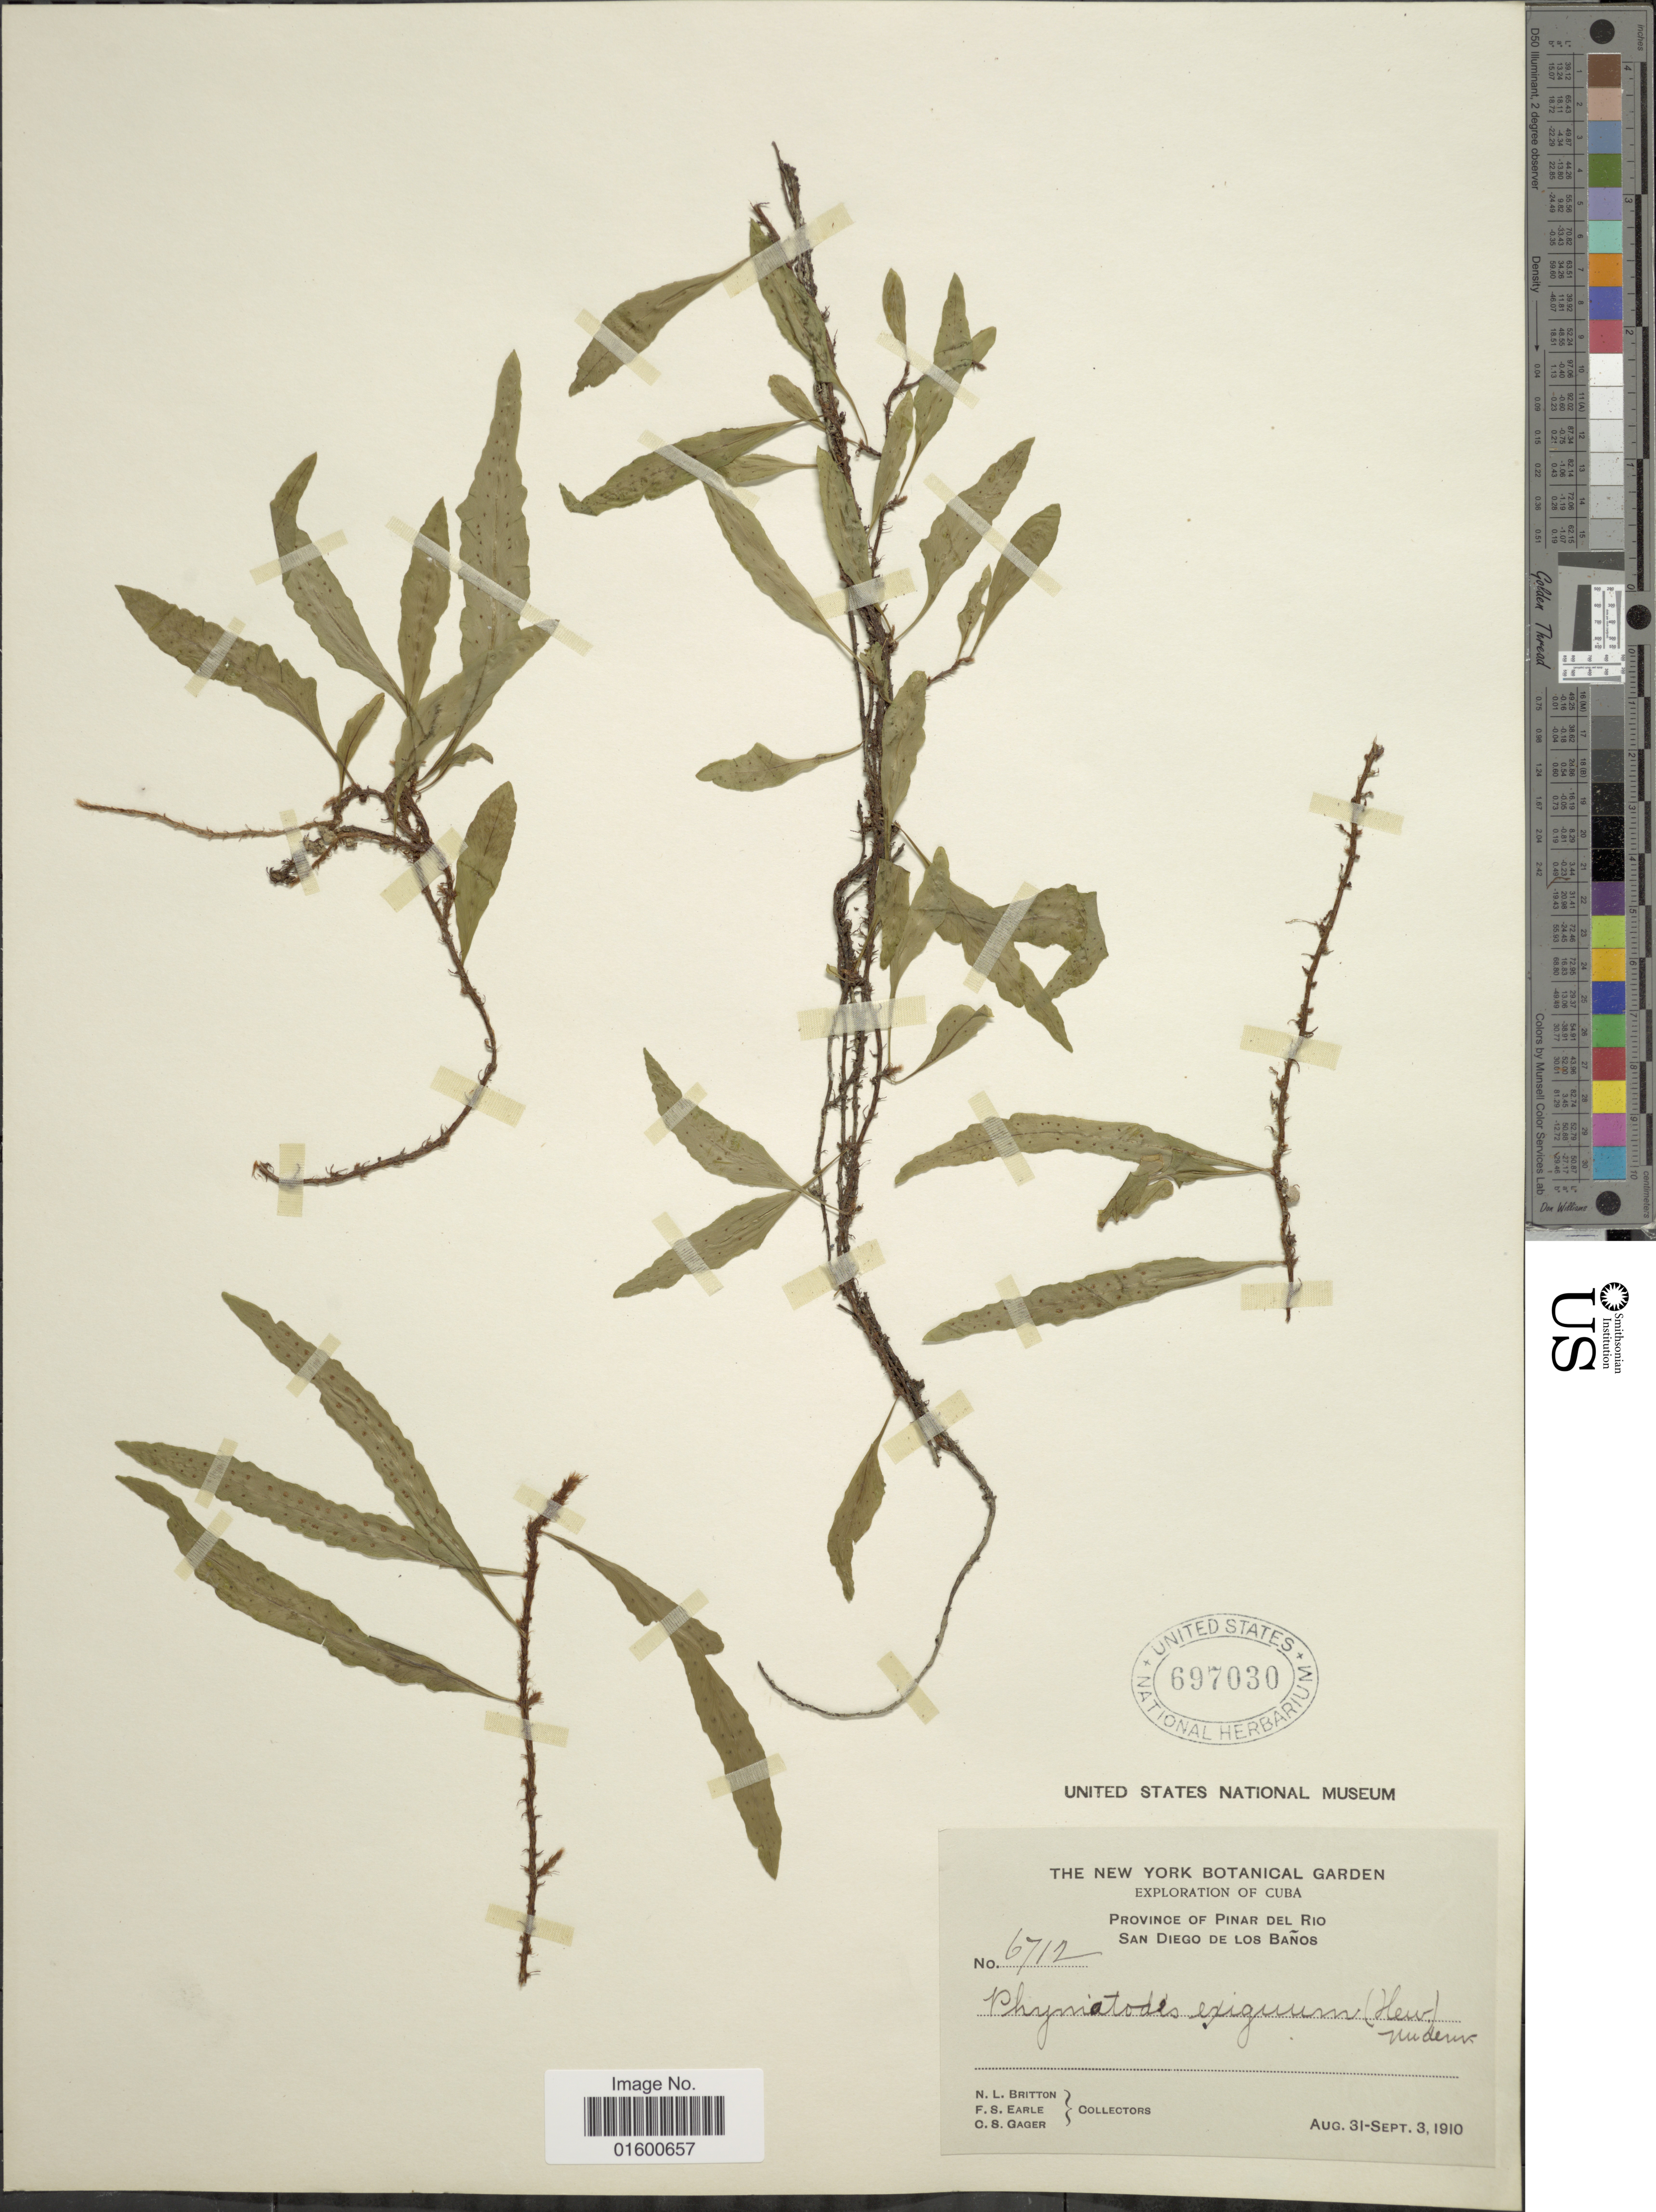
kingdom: Plantae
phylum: Tracheophyta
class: Polypodiopsida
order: Polypodiales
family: Polypodiaceae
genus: Microgramma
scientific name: Microgramma heterophylla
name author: (L.) Wherry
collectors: N. Britton, F. S. Earle & C. Gager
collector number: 6712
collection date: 1910-08-31/1910-09-03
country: Cuba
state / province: Pinar del Río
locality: Province of Pinar del Rio, San Diego de Los Banos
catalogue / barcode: US 697030